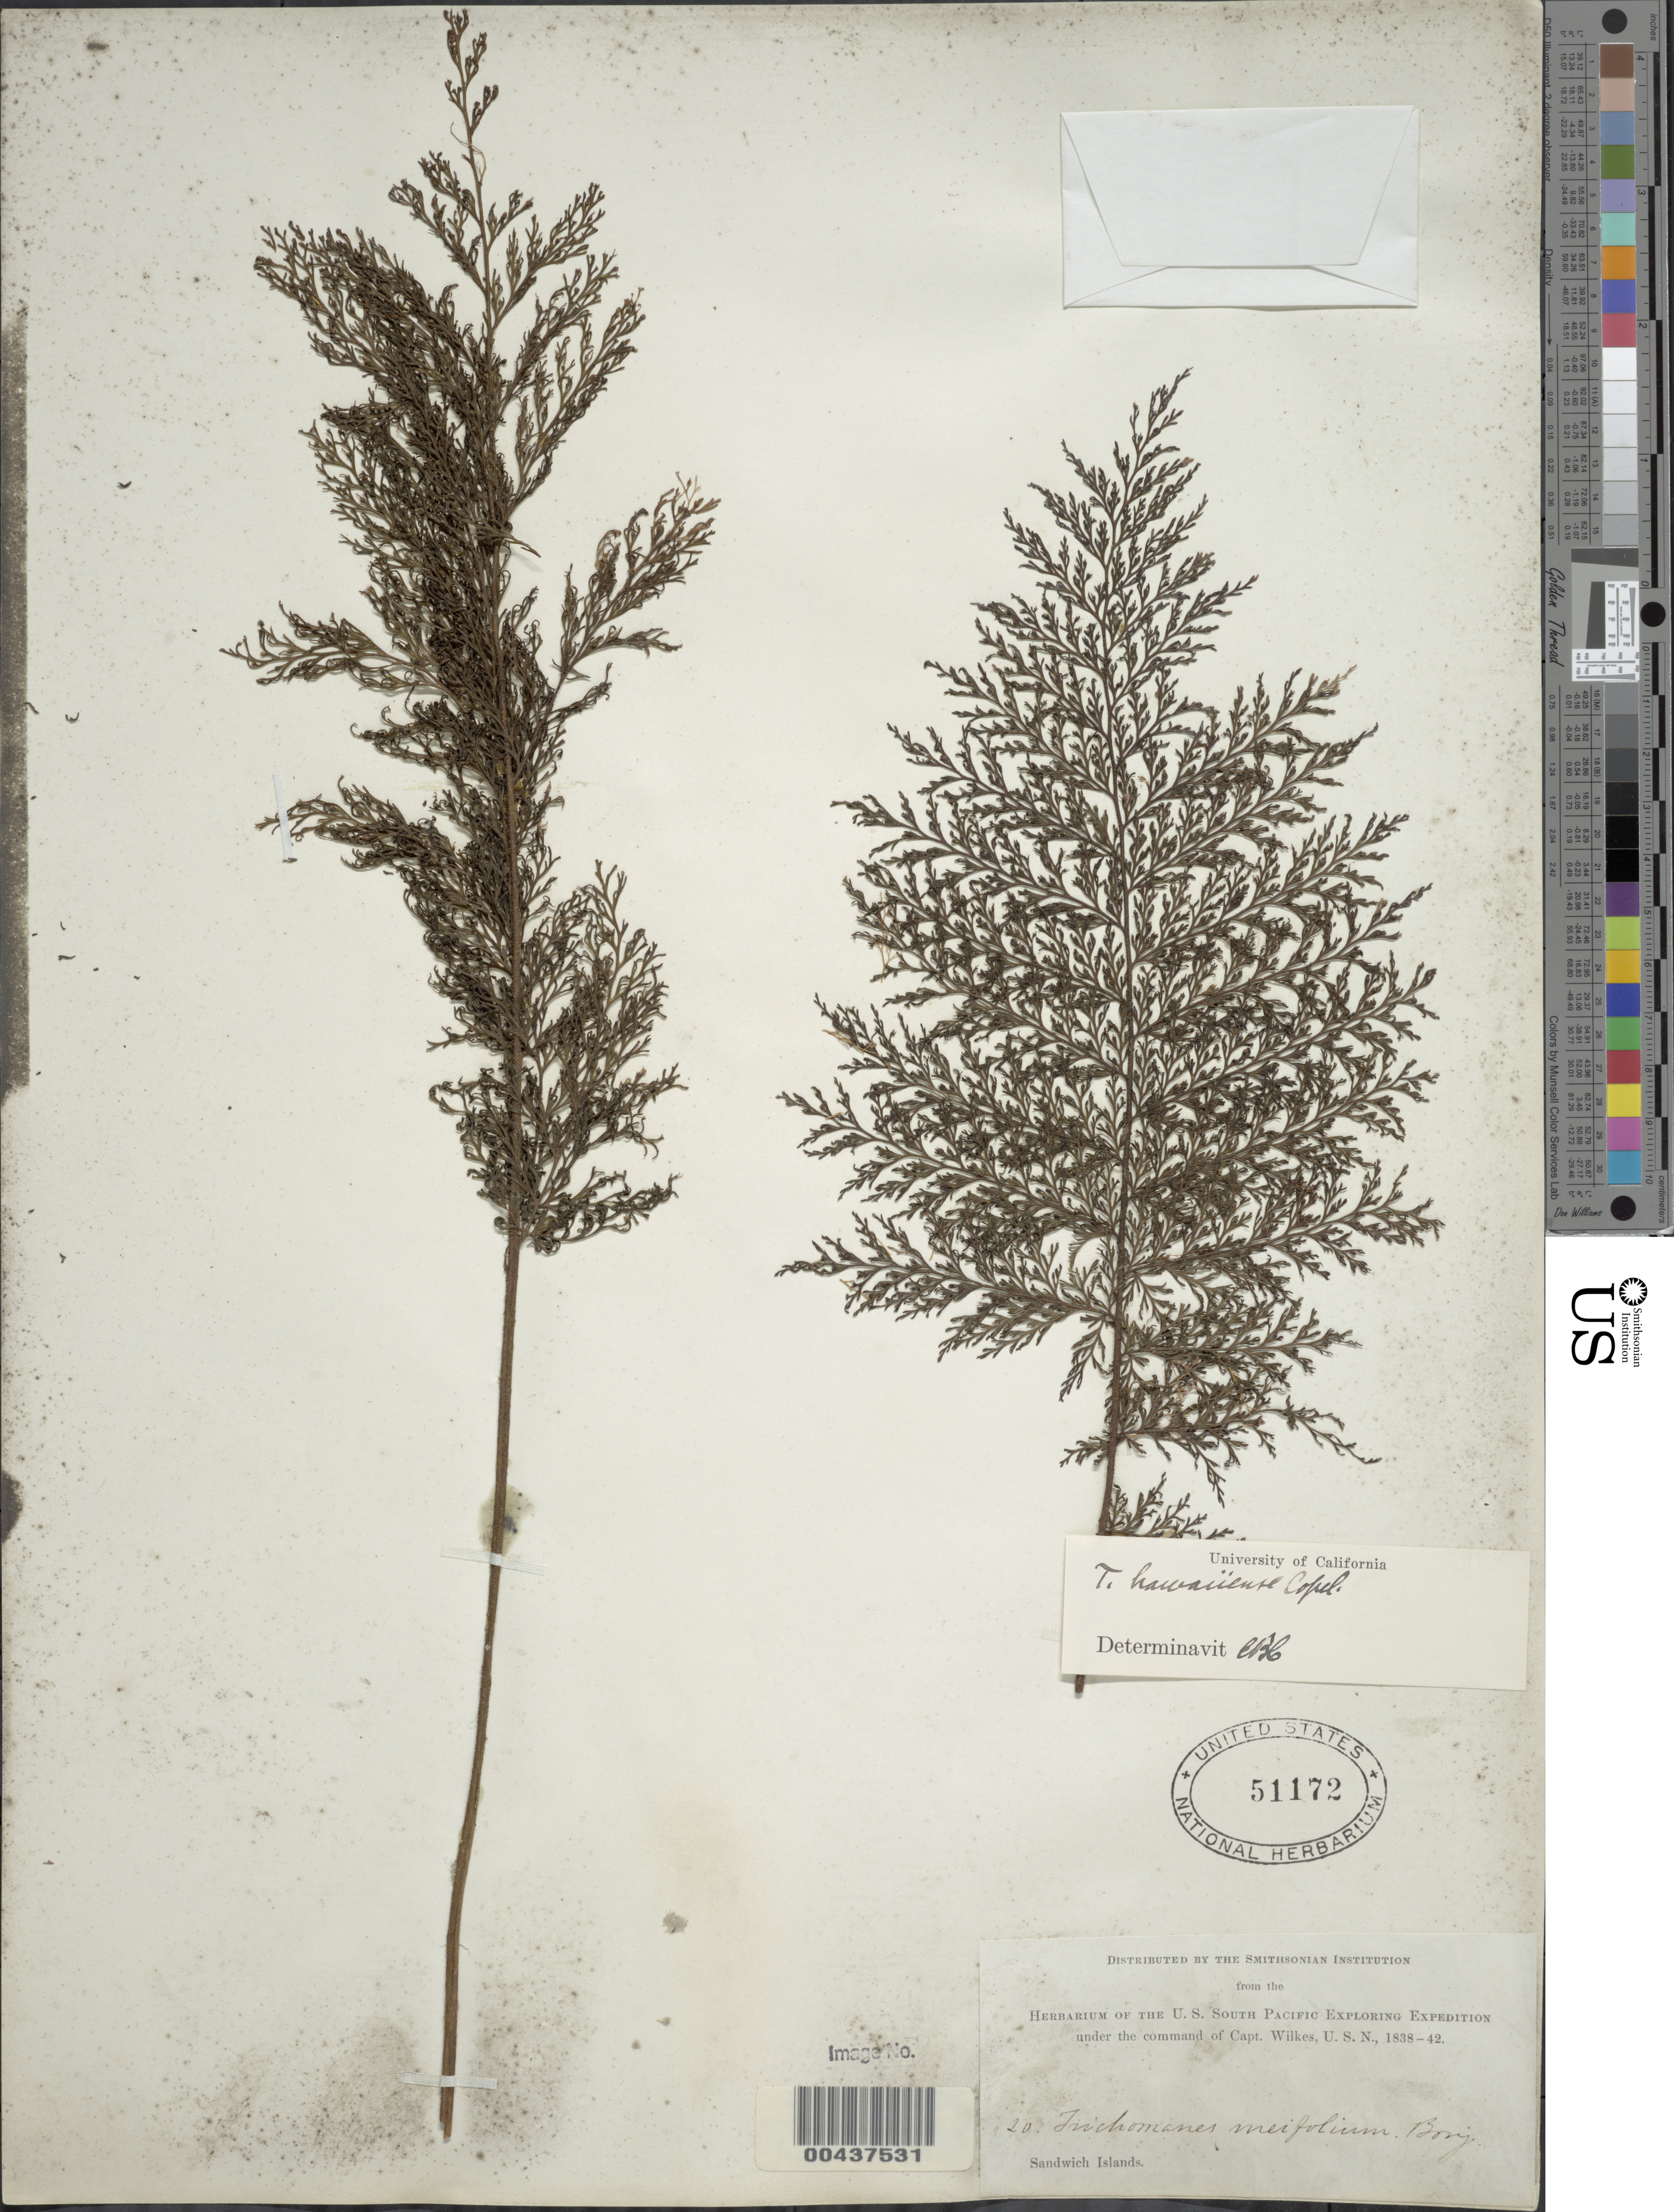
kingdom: Plantae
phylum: Tracheophyta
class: Polypodiopsida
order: Hymenophyllales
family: Hymenophyllaceae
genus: Callistopteris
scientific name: Callistopteris baldwinii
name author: (D.C. Eaton) Copel.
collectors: Wilkes Explor. Exped.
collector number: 20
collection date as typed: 1838 to -- --- 1842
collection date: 1838/1842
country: United States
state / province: Hawaii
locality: Sandwich Islands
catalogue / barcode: US 51172